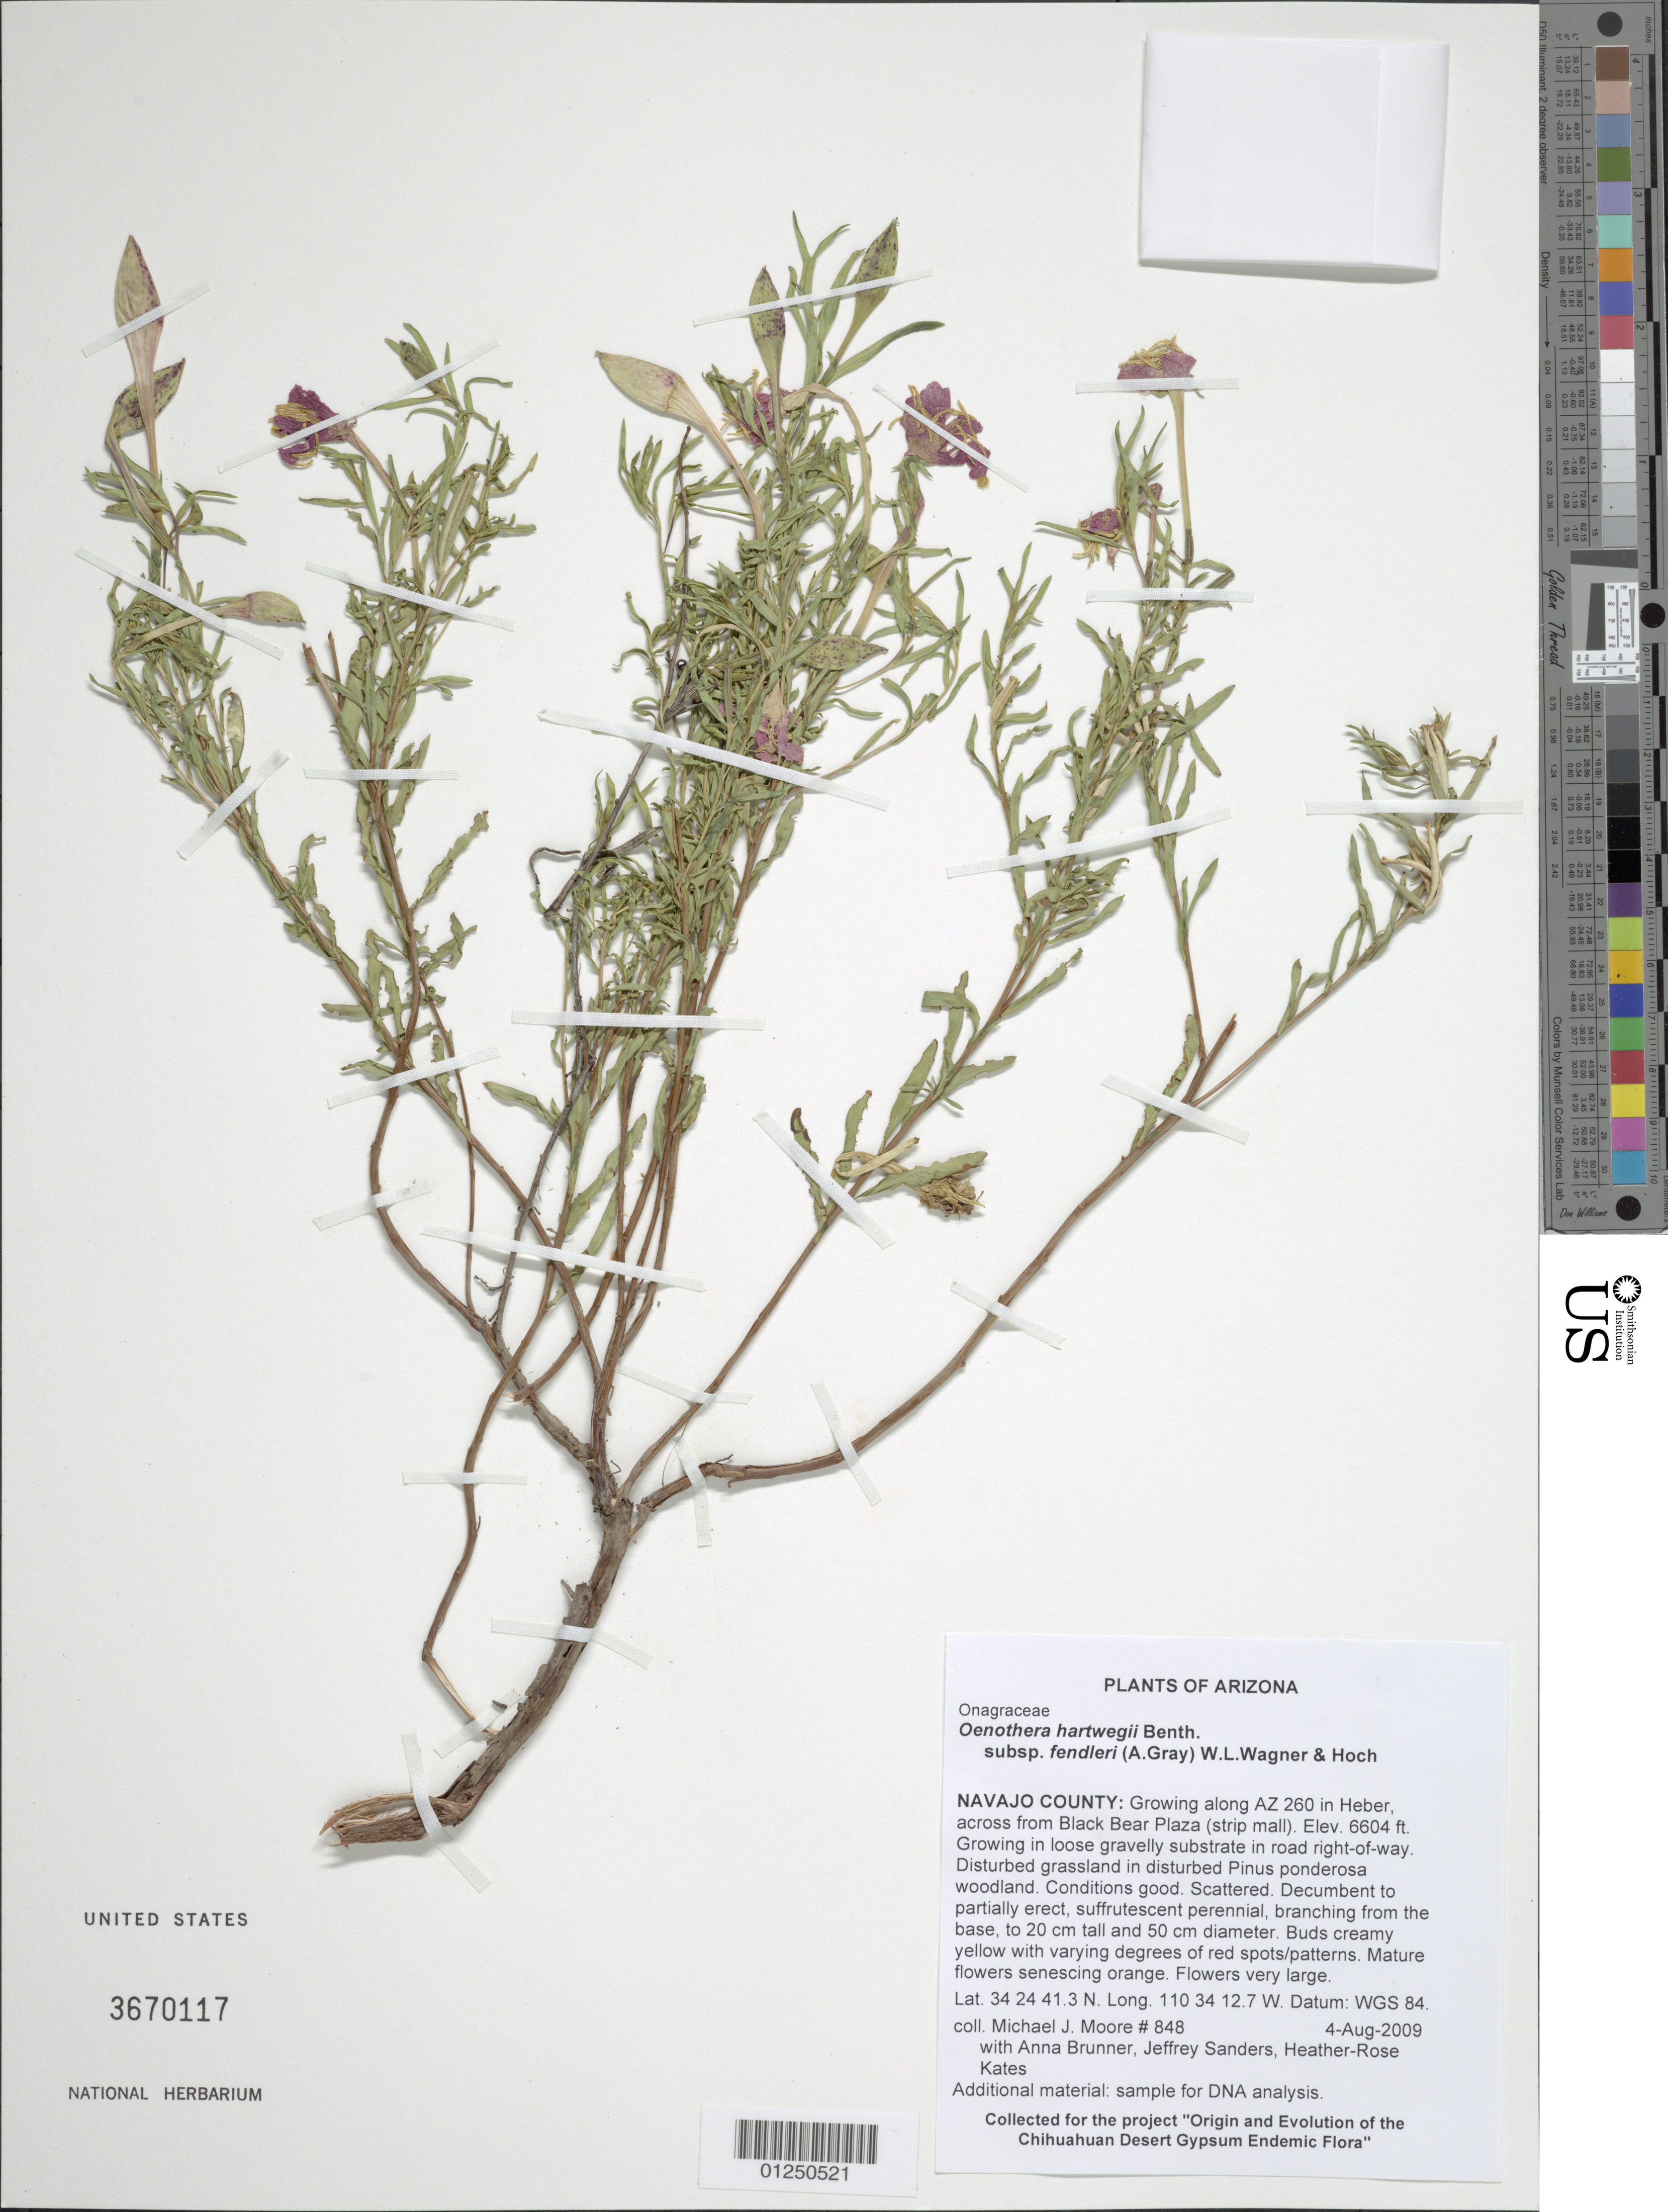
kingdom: Plantae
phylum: Tracheophyta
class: Magnoliopsida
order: Myrtales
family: Onagraceae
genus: Oenothera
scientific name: Oenothera hartwegii subsp. fendleri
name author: (A. Gray) W.L. Wagner & Hoch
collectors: M. J. Moore, A. Brunner, J. Sanders & H.-R. Kates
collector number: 848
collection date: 2005-08-03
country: United States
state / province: Arizona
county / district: Navajo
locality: Growing along AZ 260 in Heber, across from Black Bear Plaza (strip mall).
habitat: Growing in loose gravelly substrate in road right-of-way. Disturbed grassland in disturbed Pinus ponderosa woodland. Conditions good.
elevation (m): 2013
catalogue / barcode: US 3670117